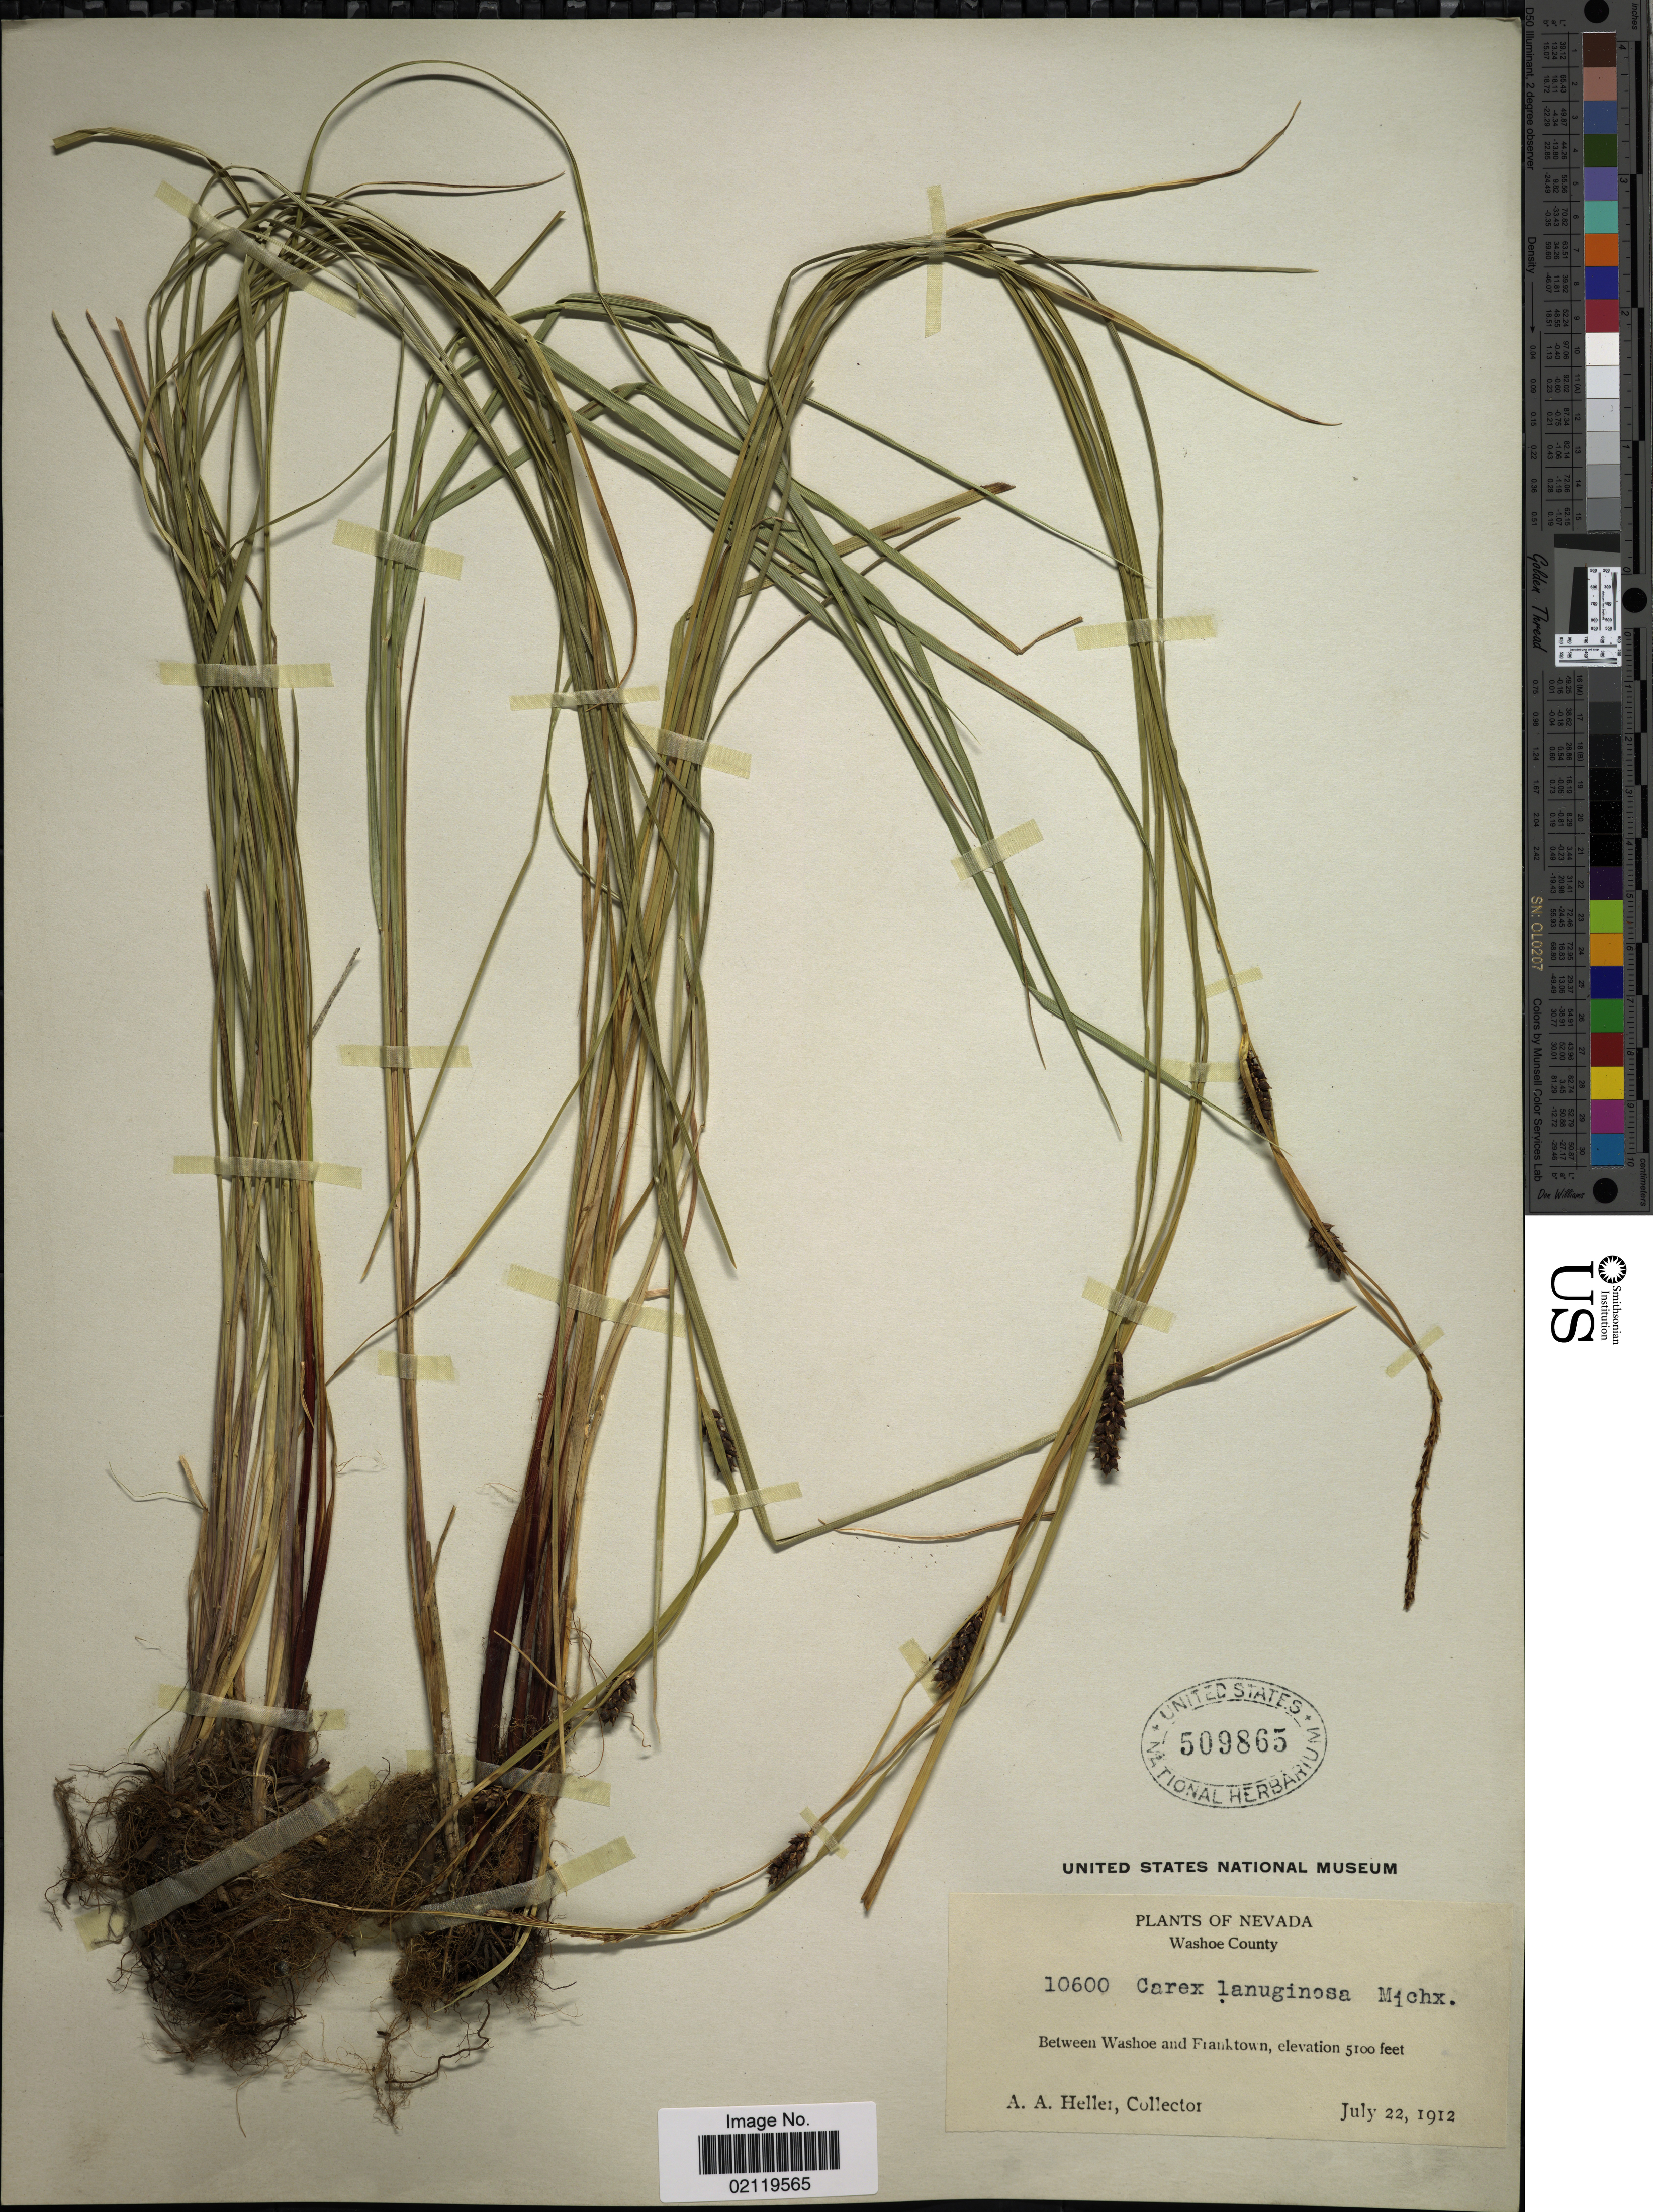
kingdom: Plantae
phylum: Tracheophyta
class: Liliopsida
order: Poales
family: Cyperaceae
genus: Carex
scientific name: Carex pellita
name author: Muhl. ex Willd.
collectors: A. A. Heller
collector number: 10600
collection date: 1912-07-22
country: United States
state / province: Nevada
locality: Washoe County. Between Washoe and Franktown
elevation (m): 1554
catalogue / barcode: US 509865